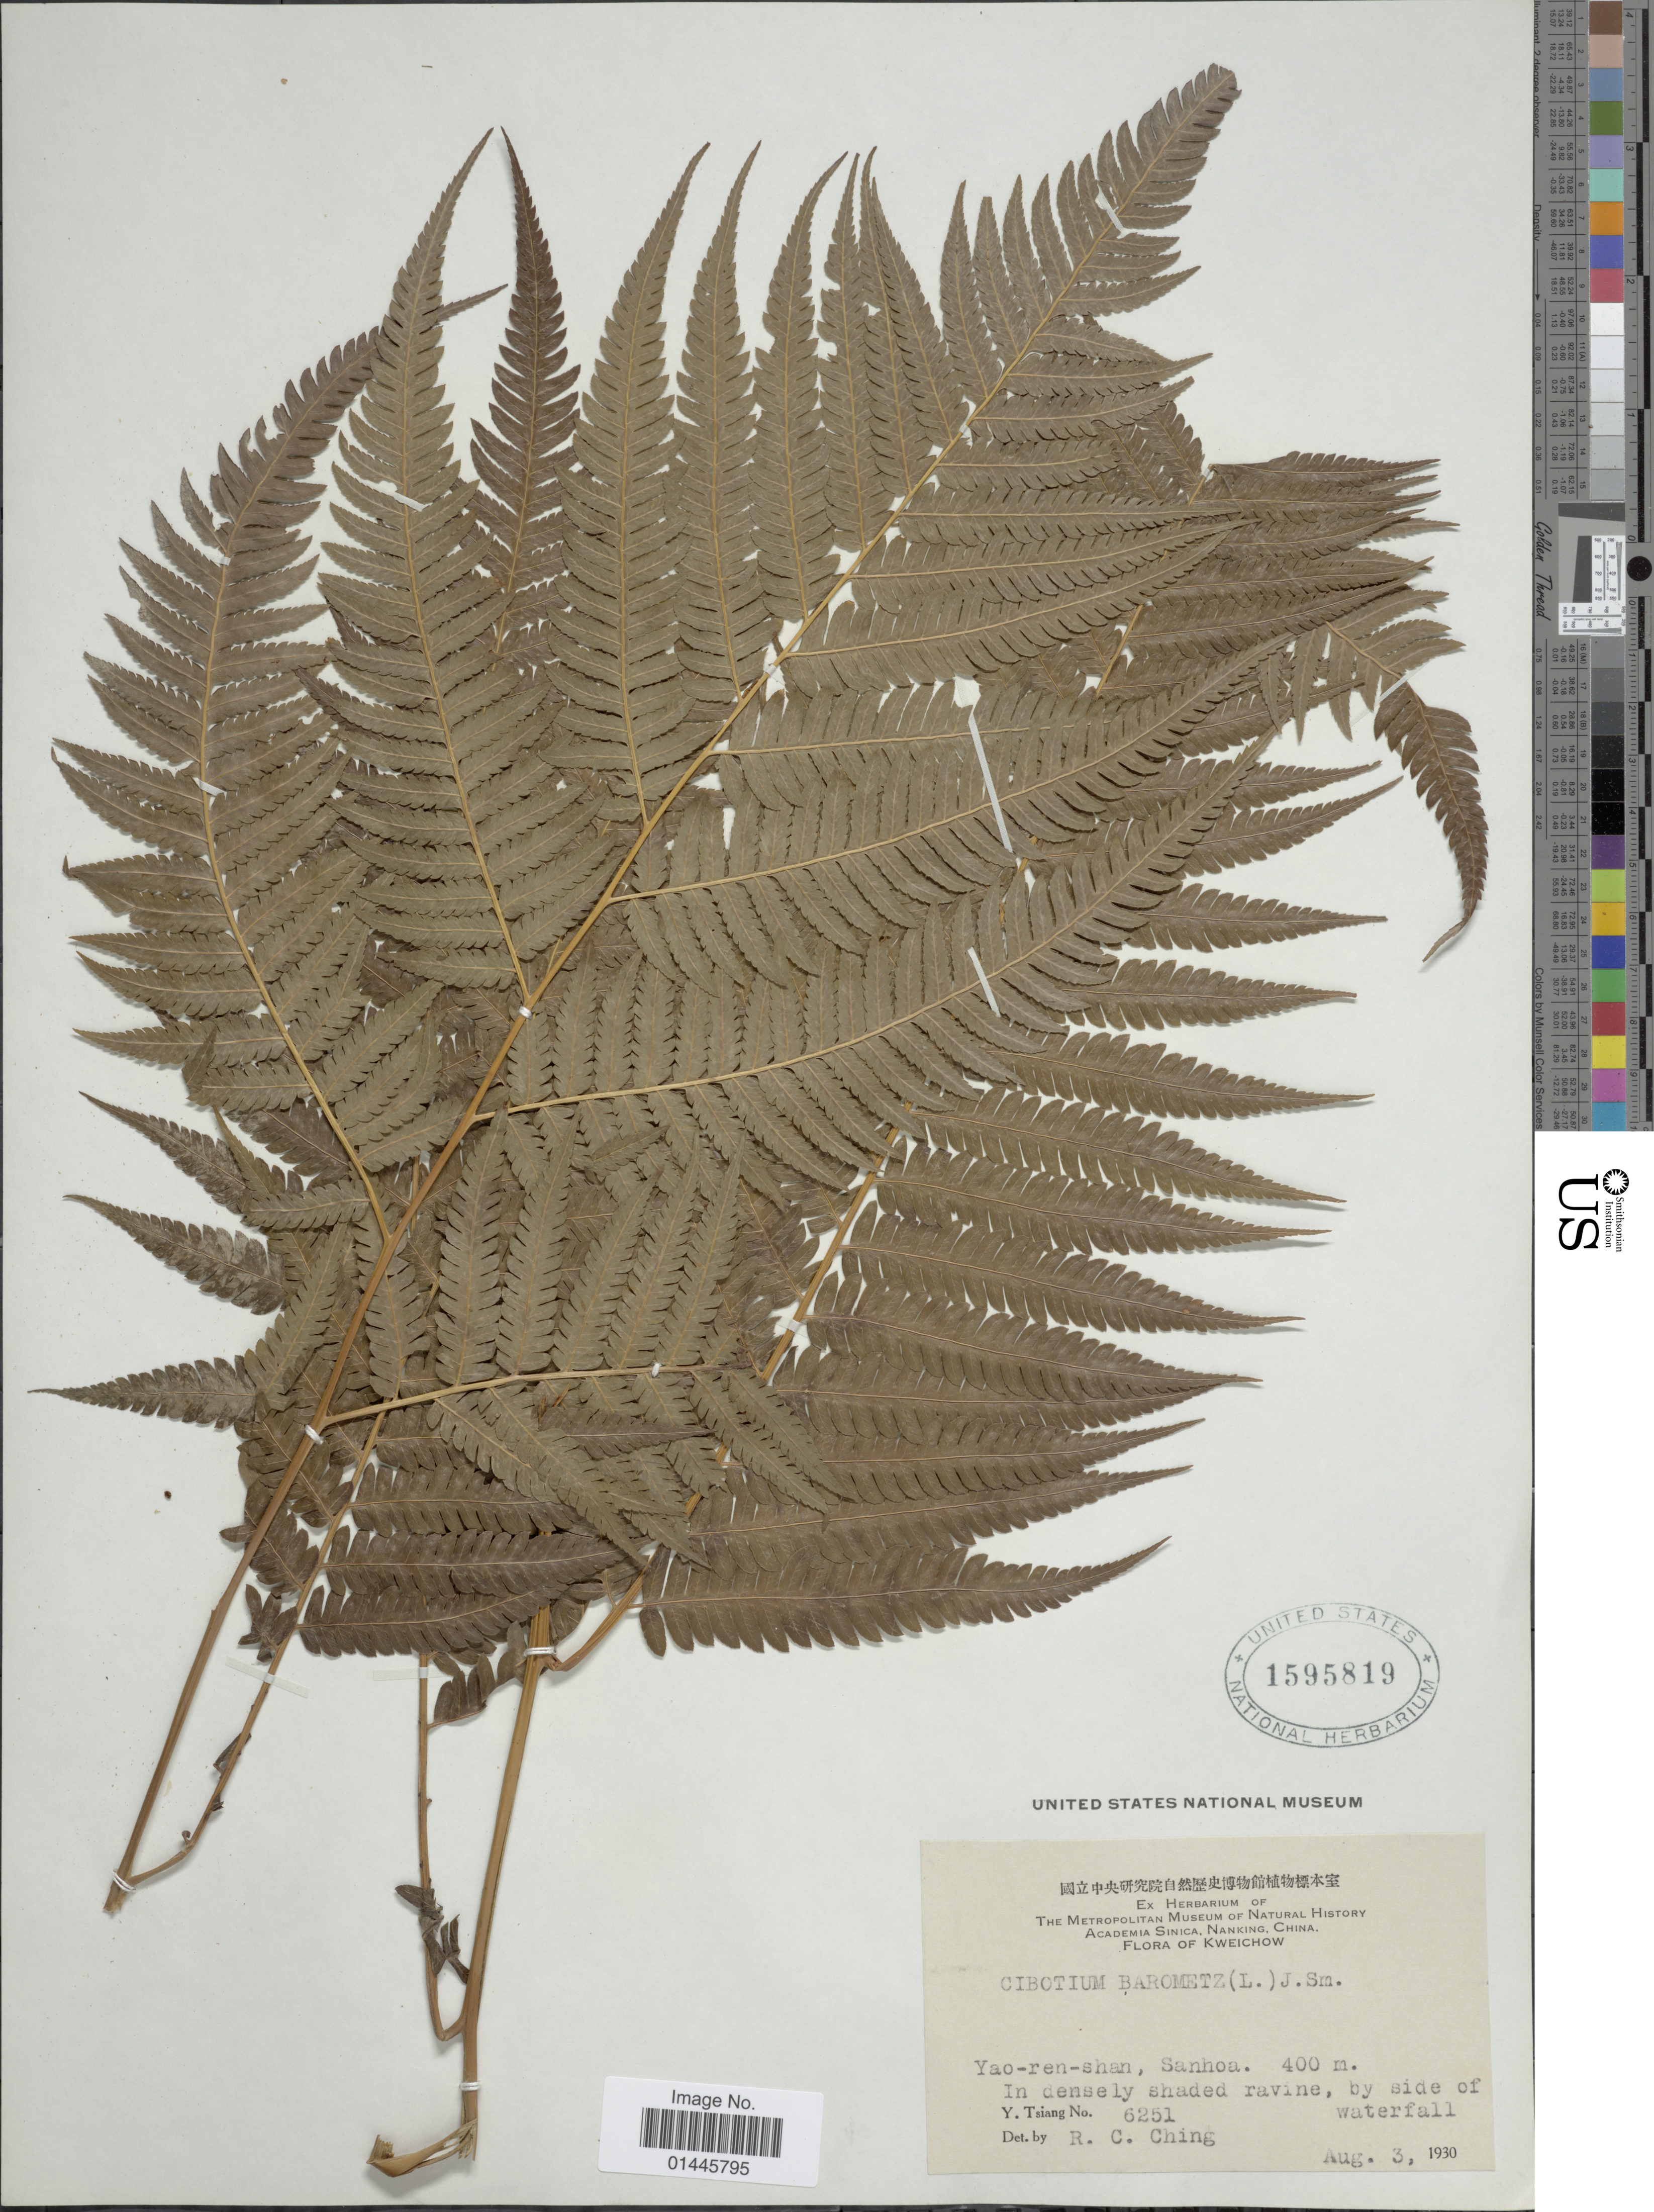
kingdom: Plantae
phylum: Tracheophyta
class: Polypodiopsida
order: Cyatheales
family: Cibotiaceae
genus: Cibotium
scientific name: Cibotium barometz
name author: (L.) J. Sm.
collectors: Y. Tsiang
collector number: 6251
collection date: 1930-08-03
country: China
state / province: Guizhou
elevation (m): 400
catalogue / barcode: US 1595819